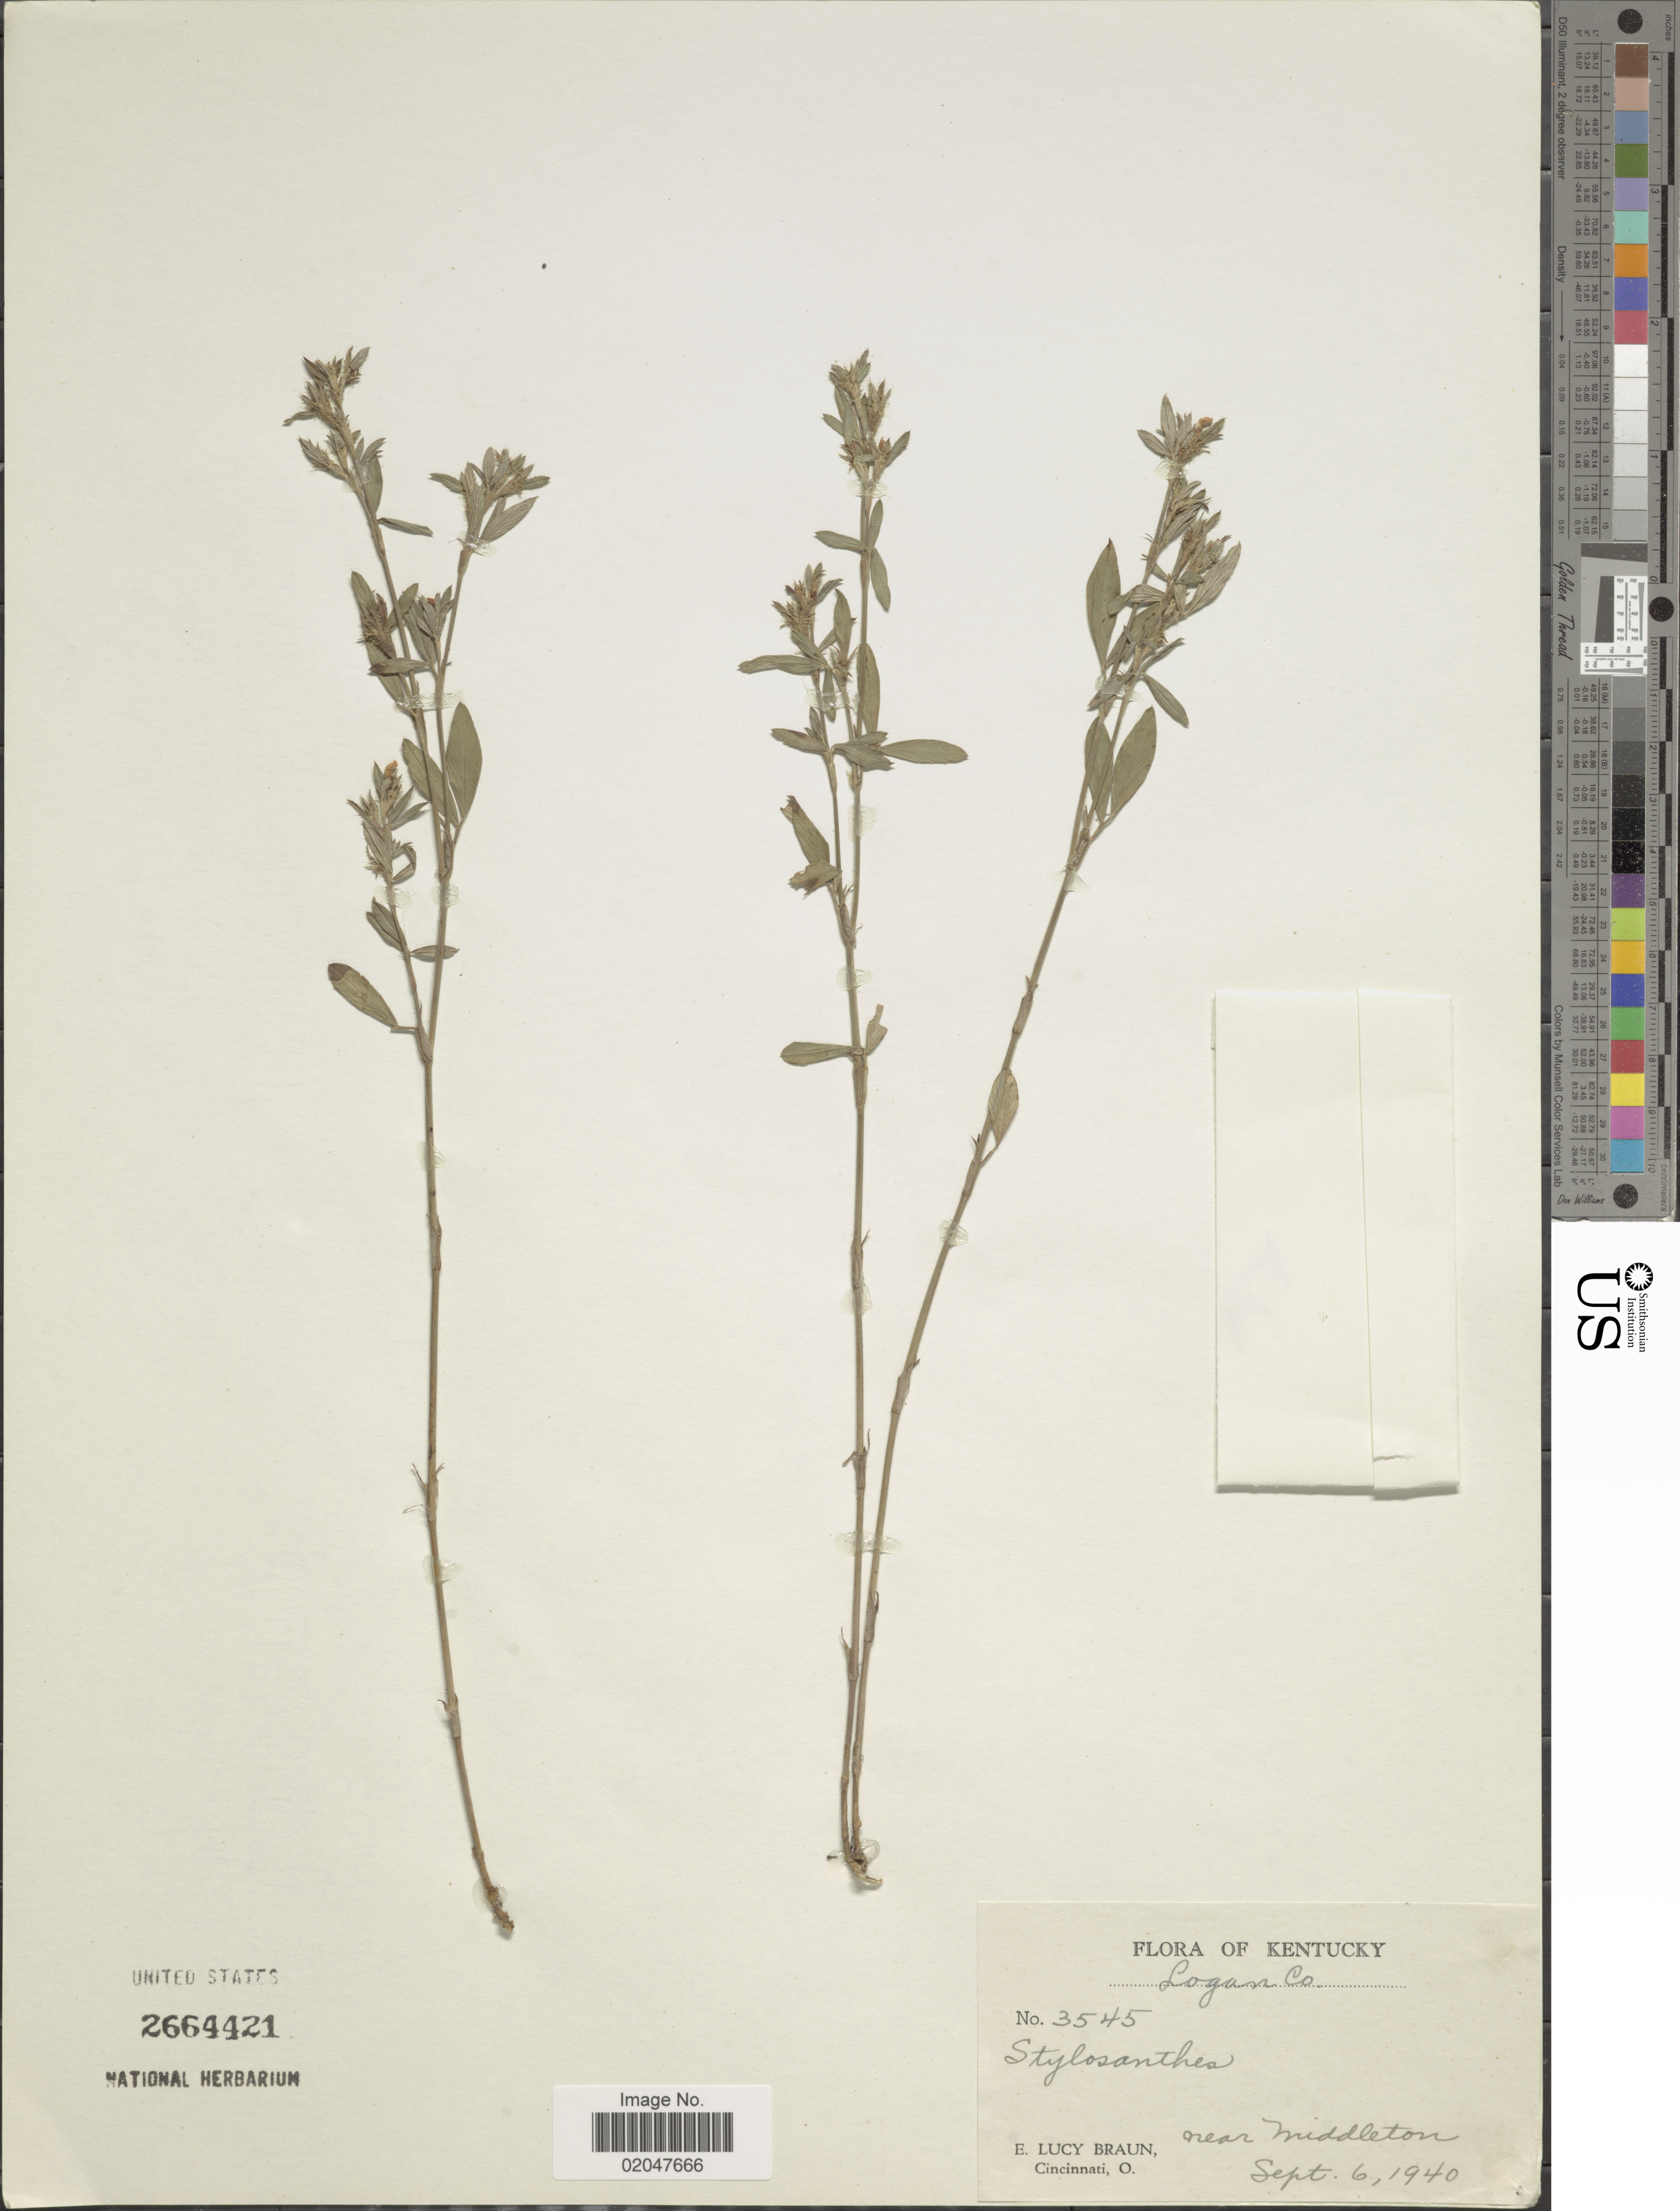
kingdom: Plantae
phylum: Tracheophyta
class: Magnoliopsida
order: Fabales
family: Fabaceae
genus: Stylosanthes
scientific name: Stylosanthes sp.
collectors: E. L. Braun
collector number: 3545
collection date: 1940-09-06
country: United States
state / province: Kentucky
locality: Logan Co., near Middleton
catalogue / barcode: US 2664421